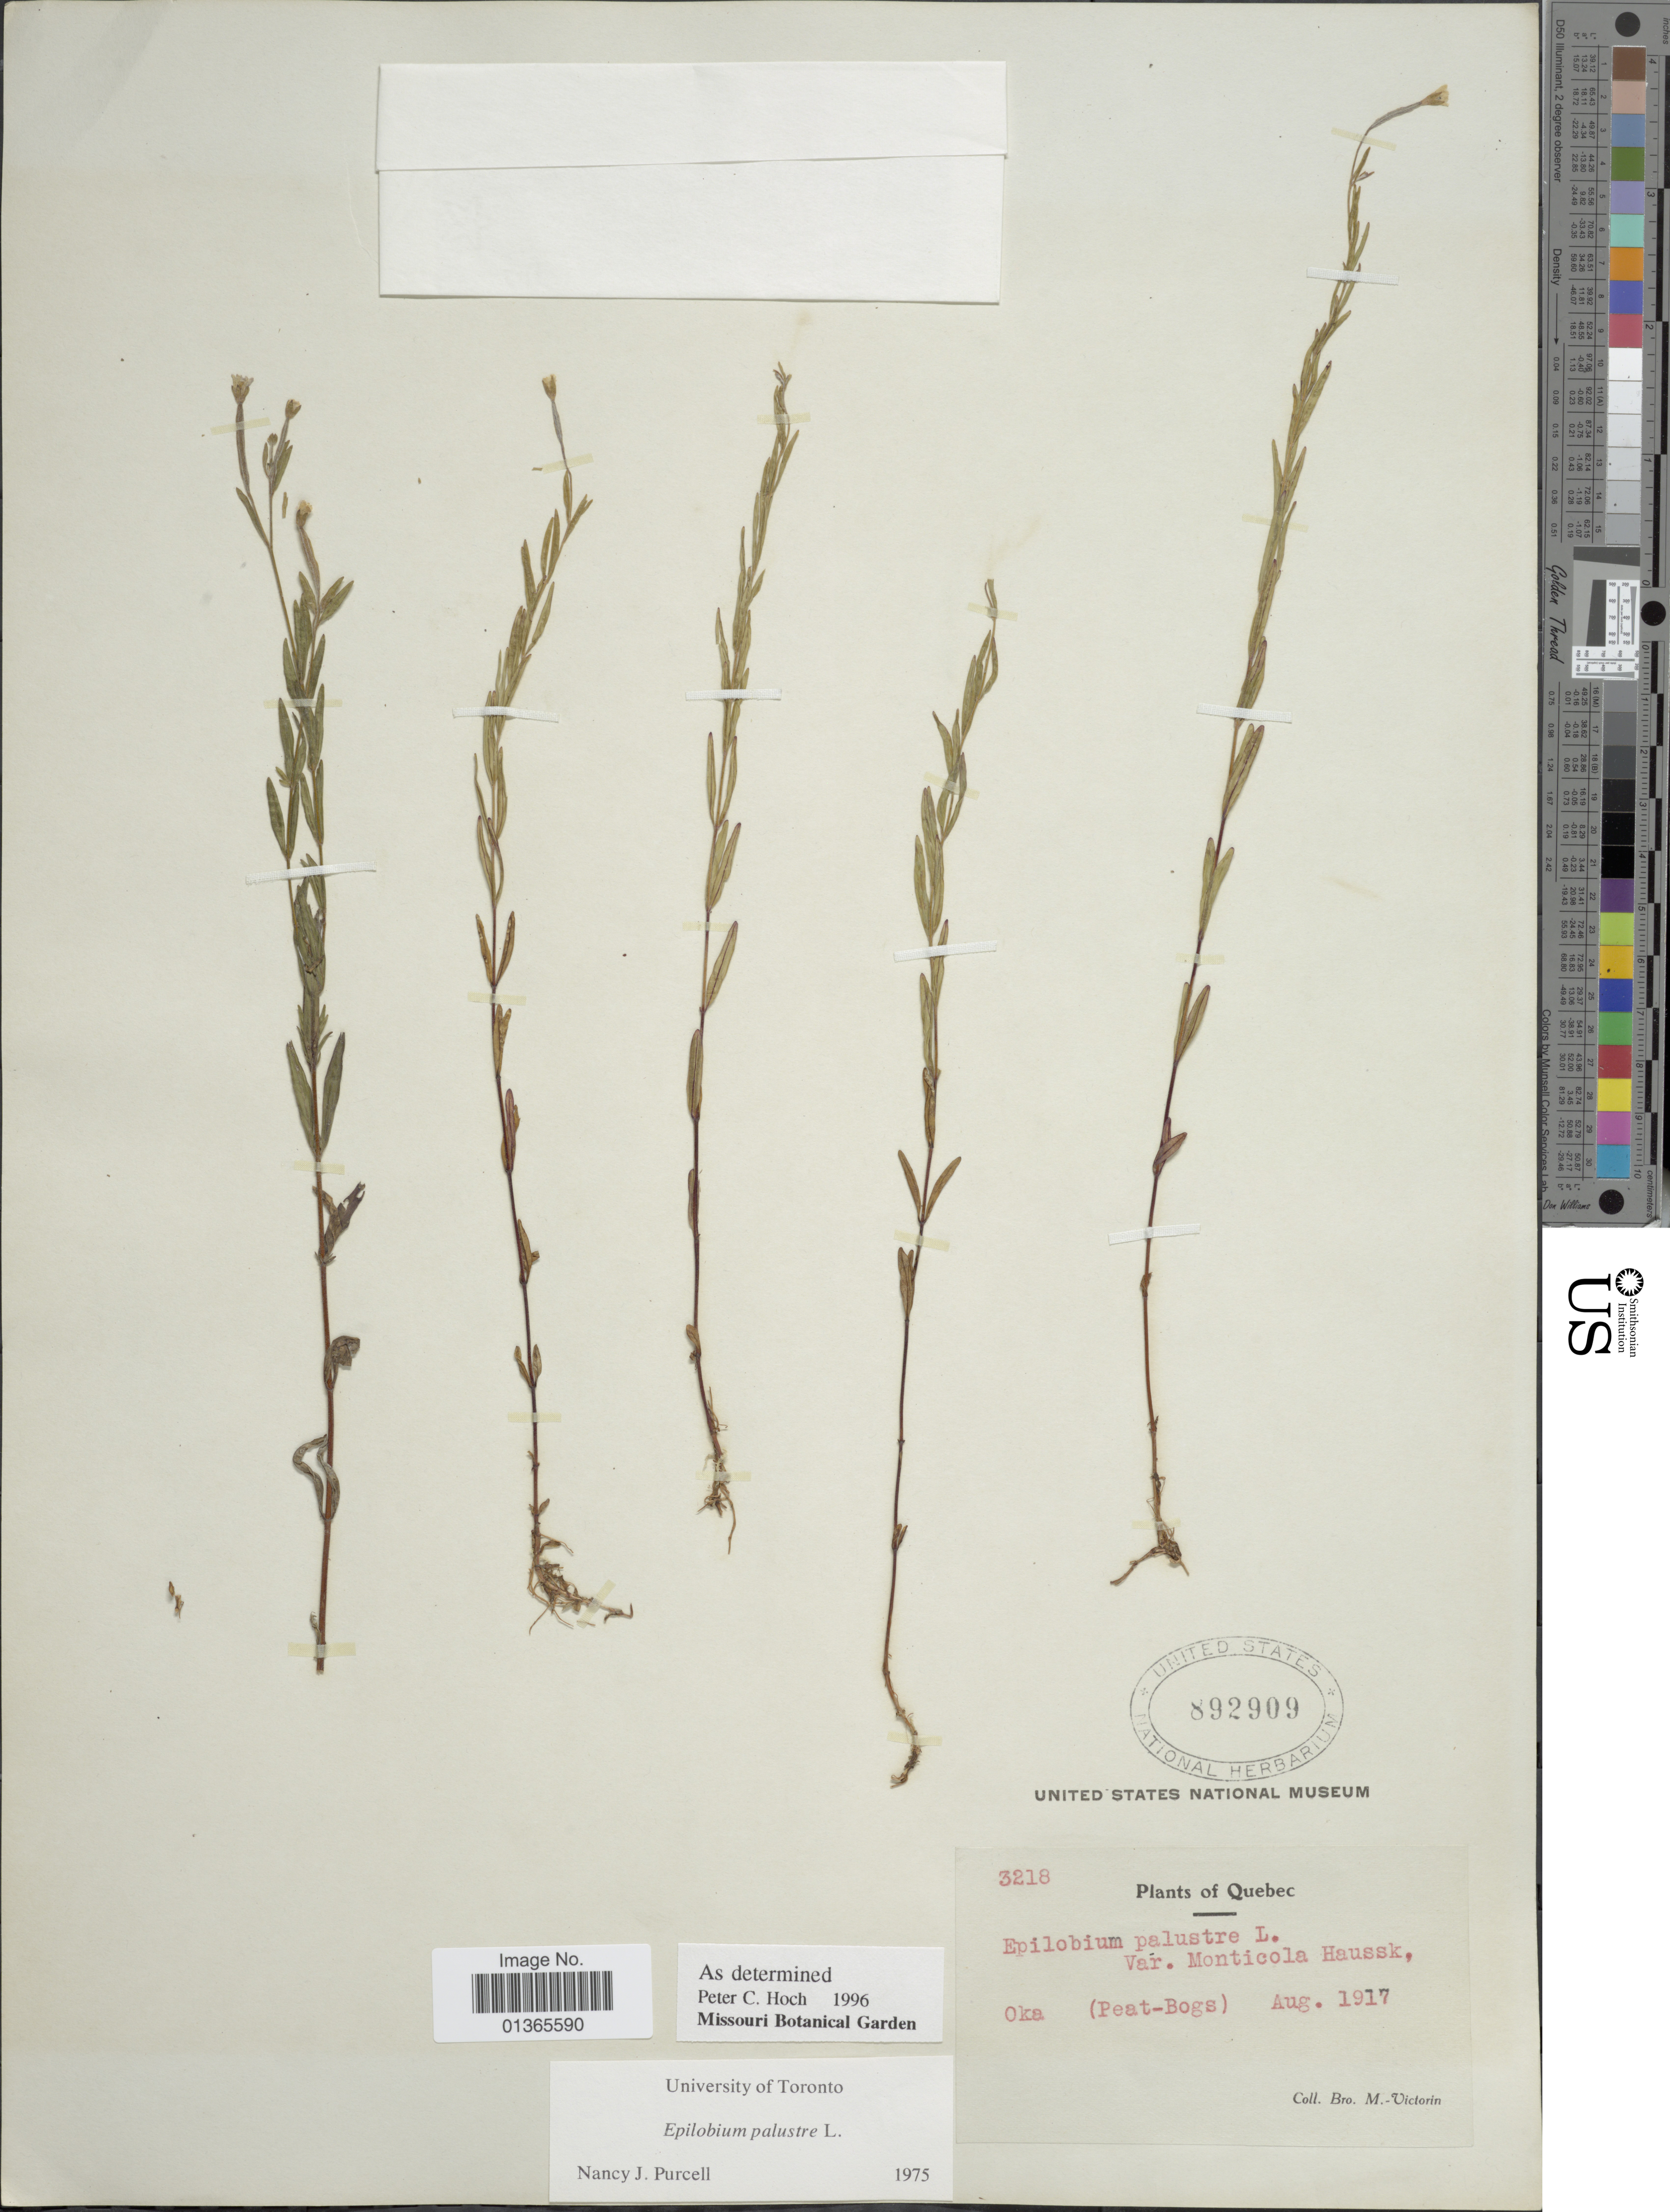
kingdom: Plantae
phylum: Tracheophyta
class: Magnoliopsida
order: Myrtales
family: Onagraceae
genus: Epilobium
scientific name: Epilobium palustre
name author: L.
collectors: Fr. Marie-Victorin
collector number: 3218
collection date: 1917-08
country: Canada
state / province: Quebec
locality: Oka (Peat-Bogs).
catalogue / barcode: US 892909